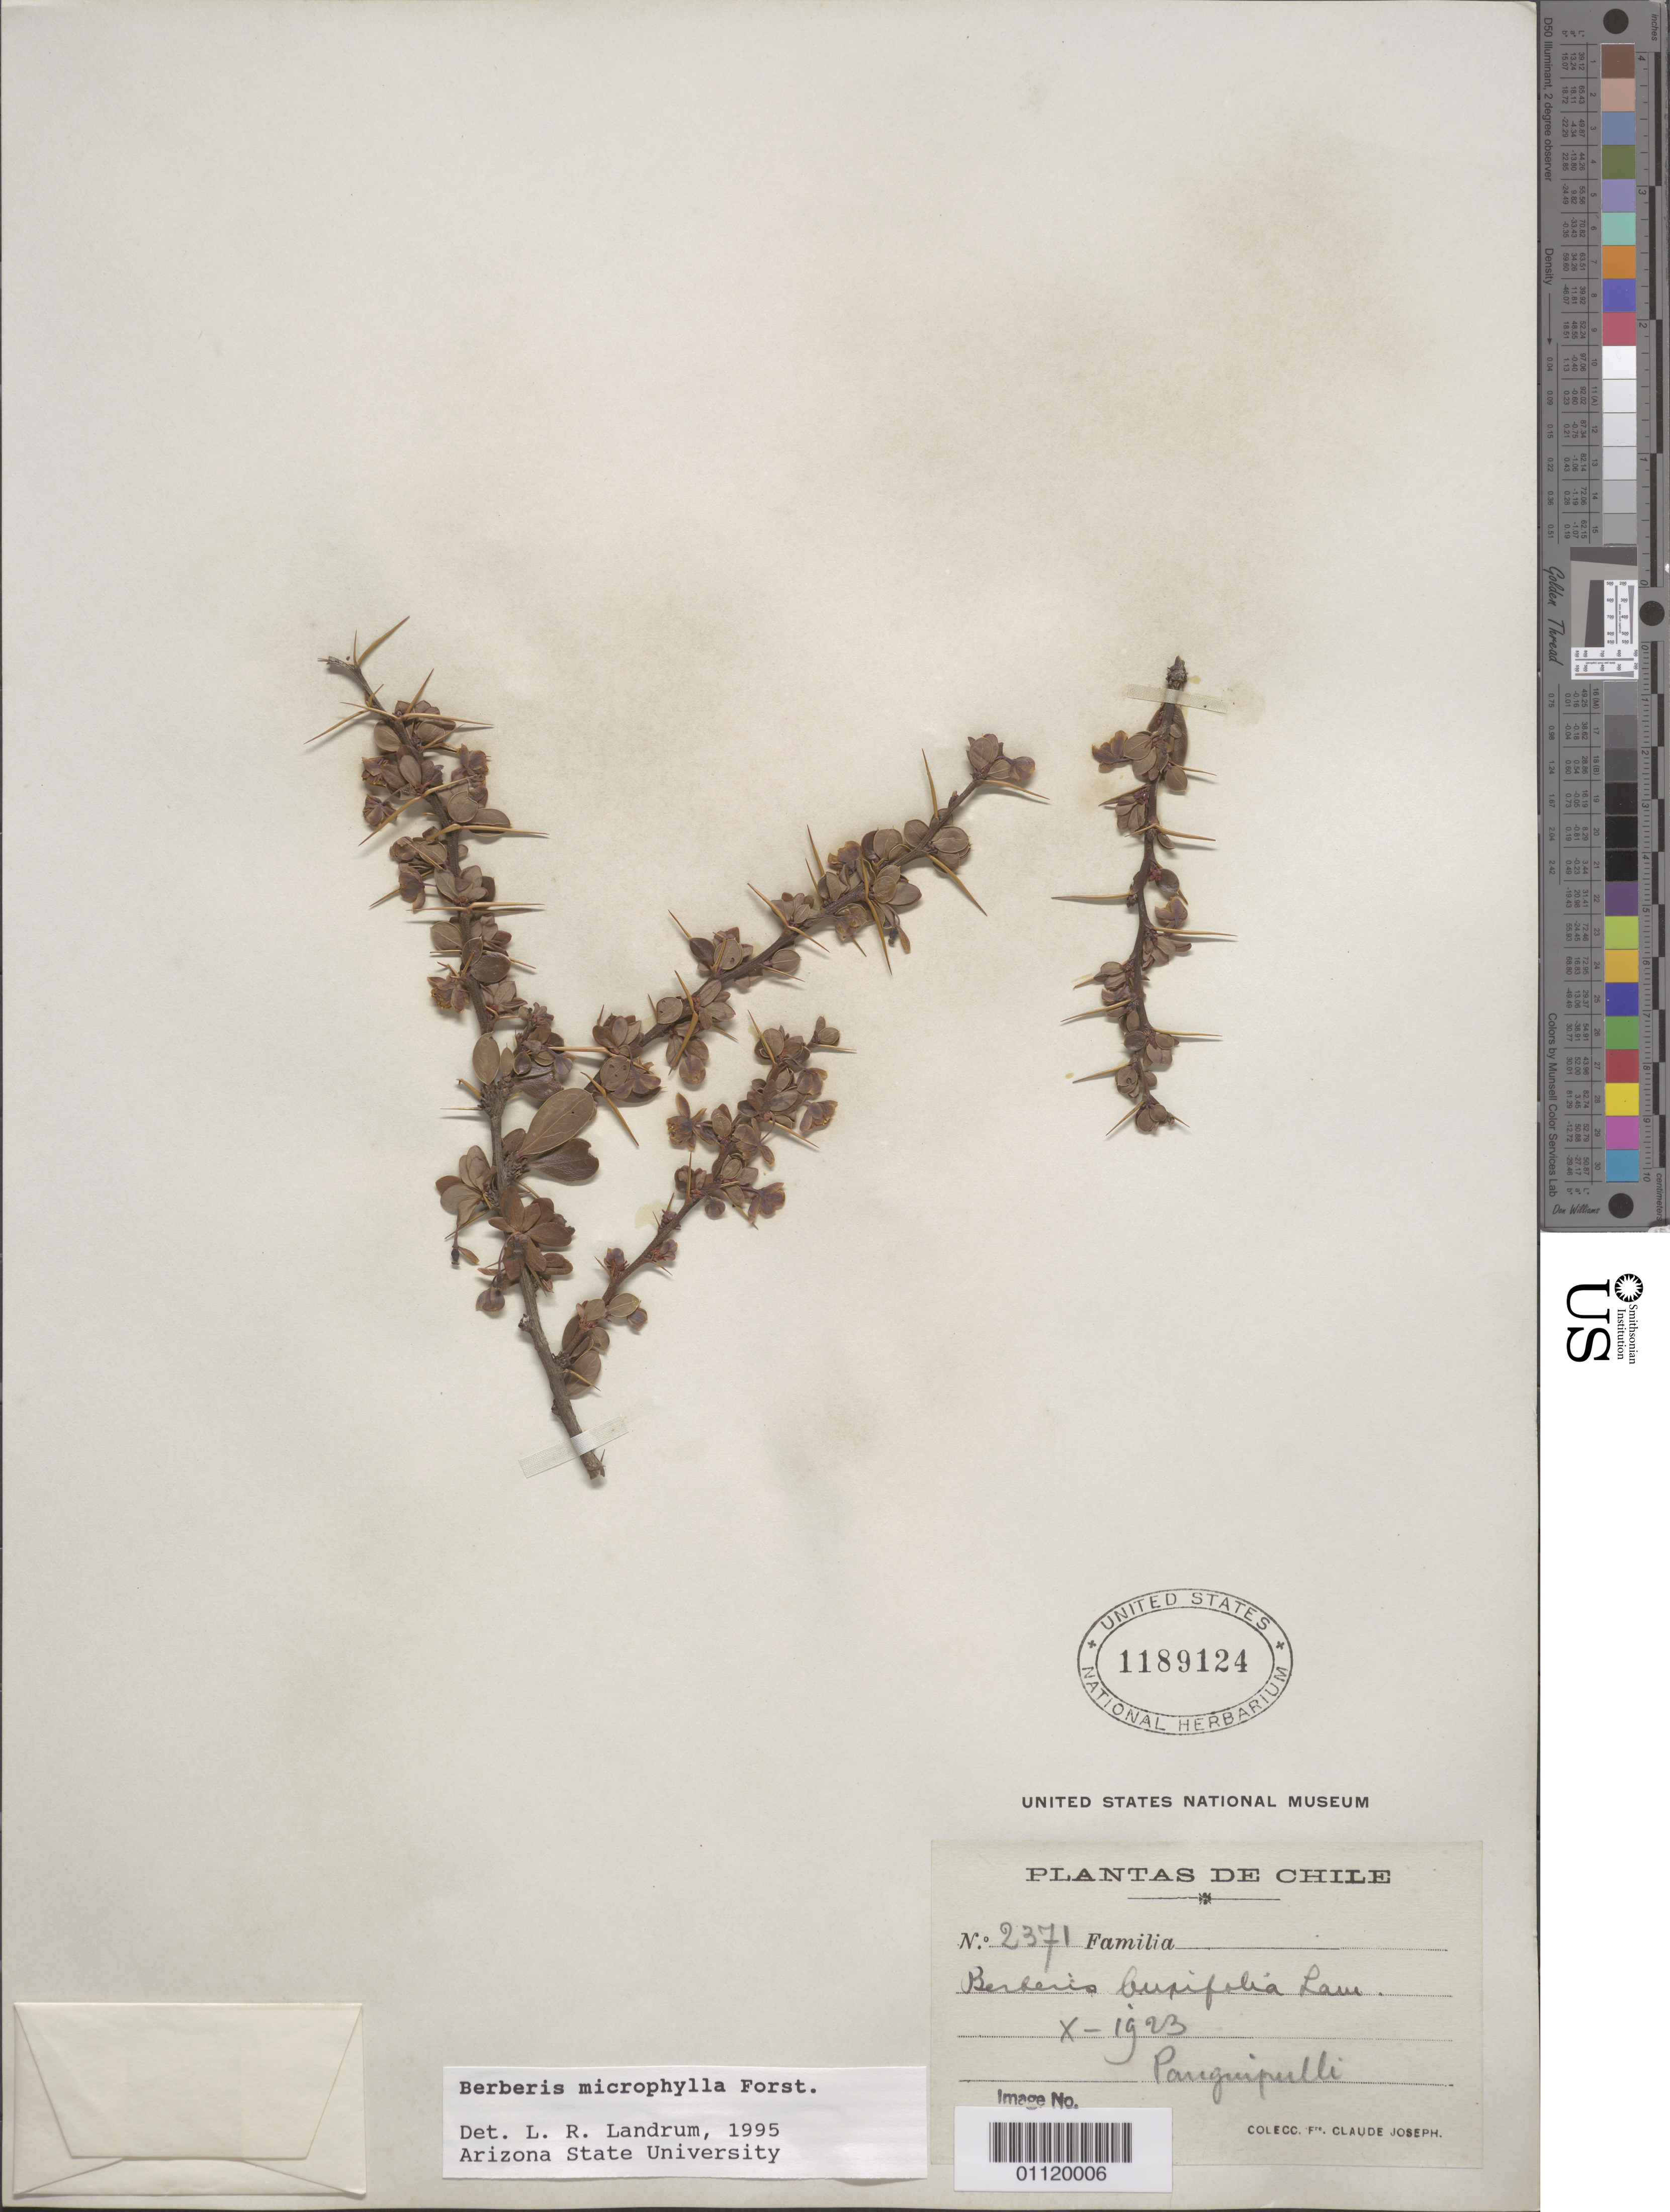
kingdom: Plantae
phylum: Tracheophyta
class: Magnoliopsida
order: Ranunculales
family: Berberidaceae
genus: Berberis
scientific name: Berberis microphylla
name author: G. Forst.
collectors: C. Joseph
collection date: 1923-10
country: Chile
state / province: Los Ríos (XIV)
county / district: Valdivia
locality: Panguipulli.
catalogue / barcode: US 1189124